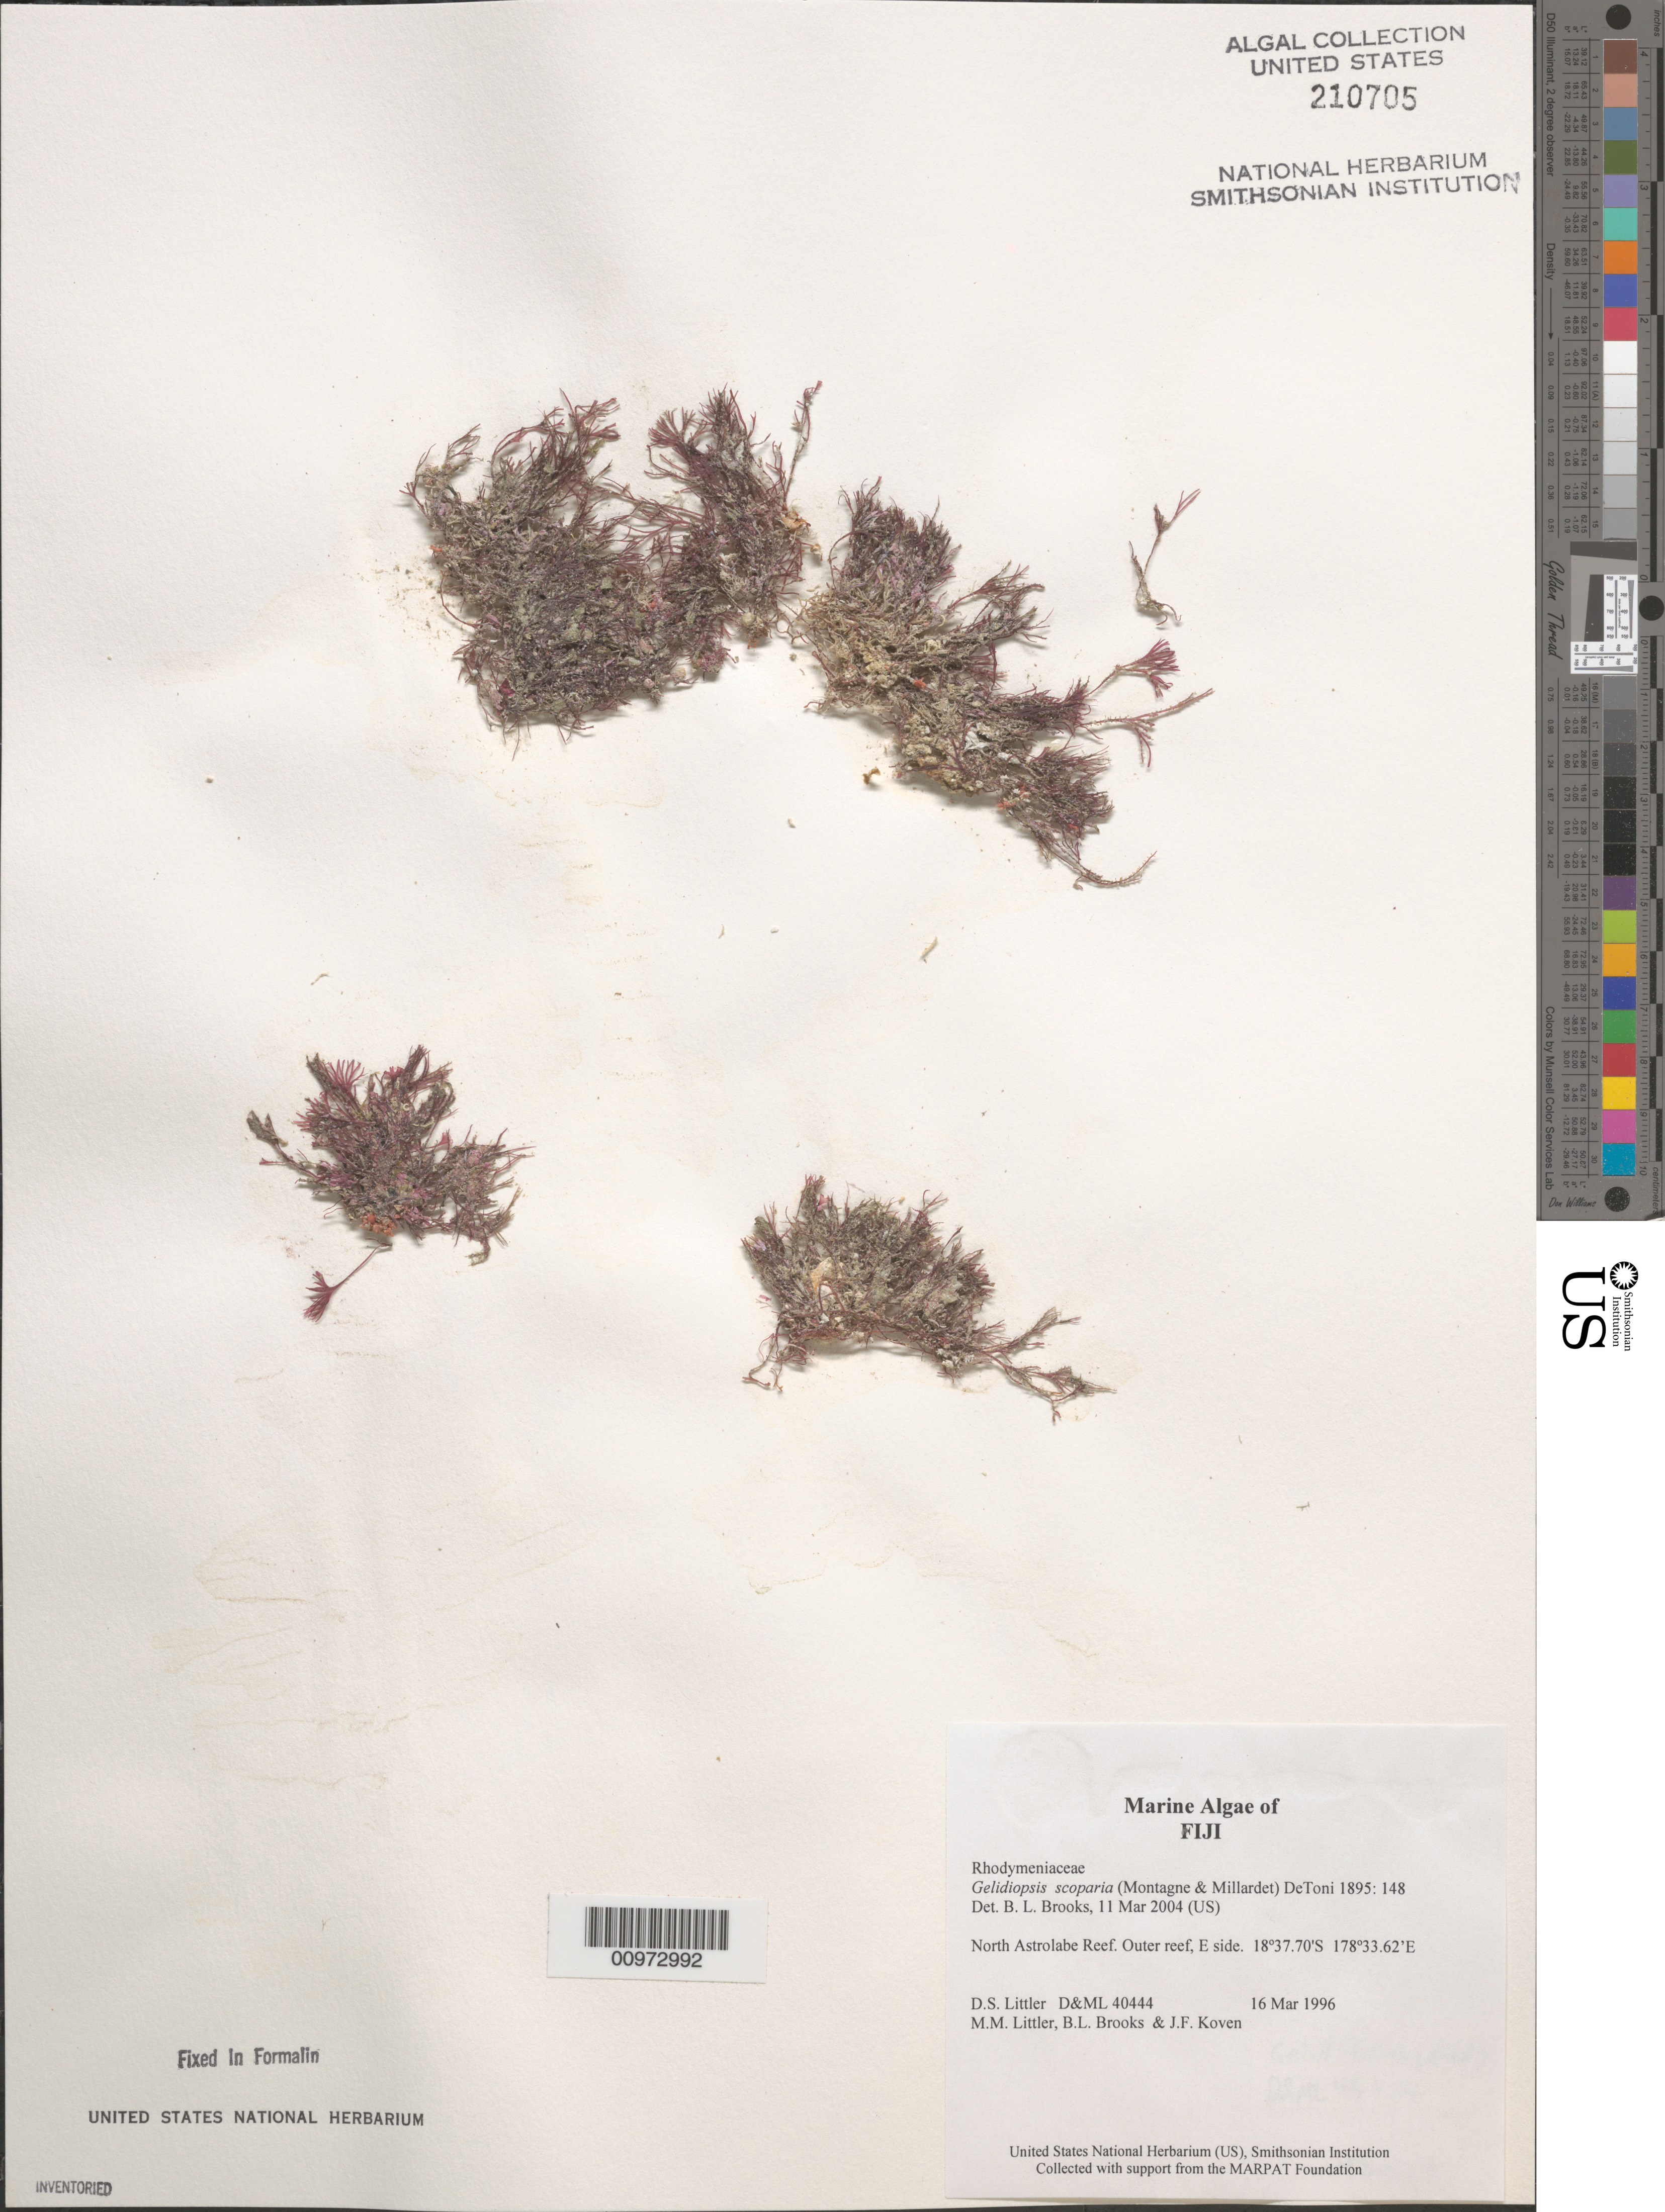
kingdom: Plantae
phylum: Rhodophyta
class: Florideophyceae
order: Rhodymeniales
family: Lomentariaceae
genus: Ceratodictyon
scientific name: Ceratodictyon scoparium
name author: (Mont. & Millardet) R.E. Norris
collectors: D. S. Littler, M. M. Littler, B. Brooks & J. Koven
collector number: D&ML 40444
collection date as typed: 16 Mar 1996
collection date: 1996-03-16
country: Fiji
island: North Astrolabe Reef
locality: North Astrolabe Reef, outer reef, east side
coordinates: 18 37.70'S, 178 33.62'E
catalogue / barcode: US 210705